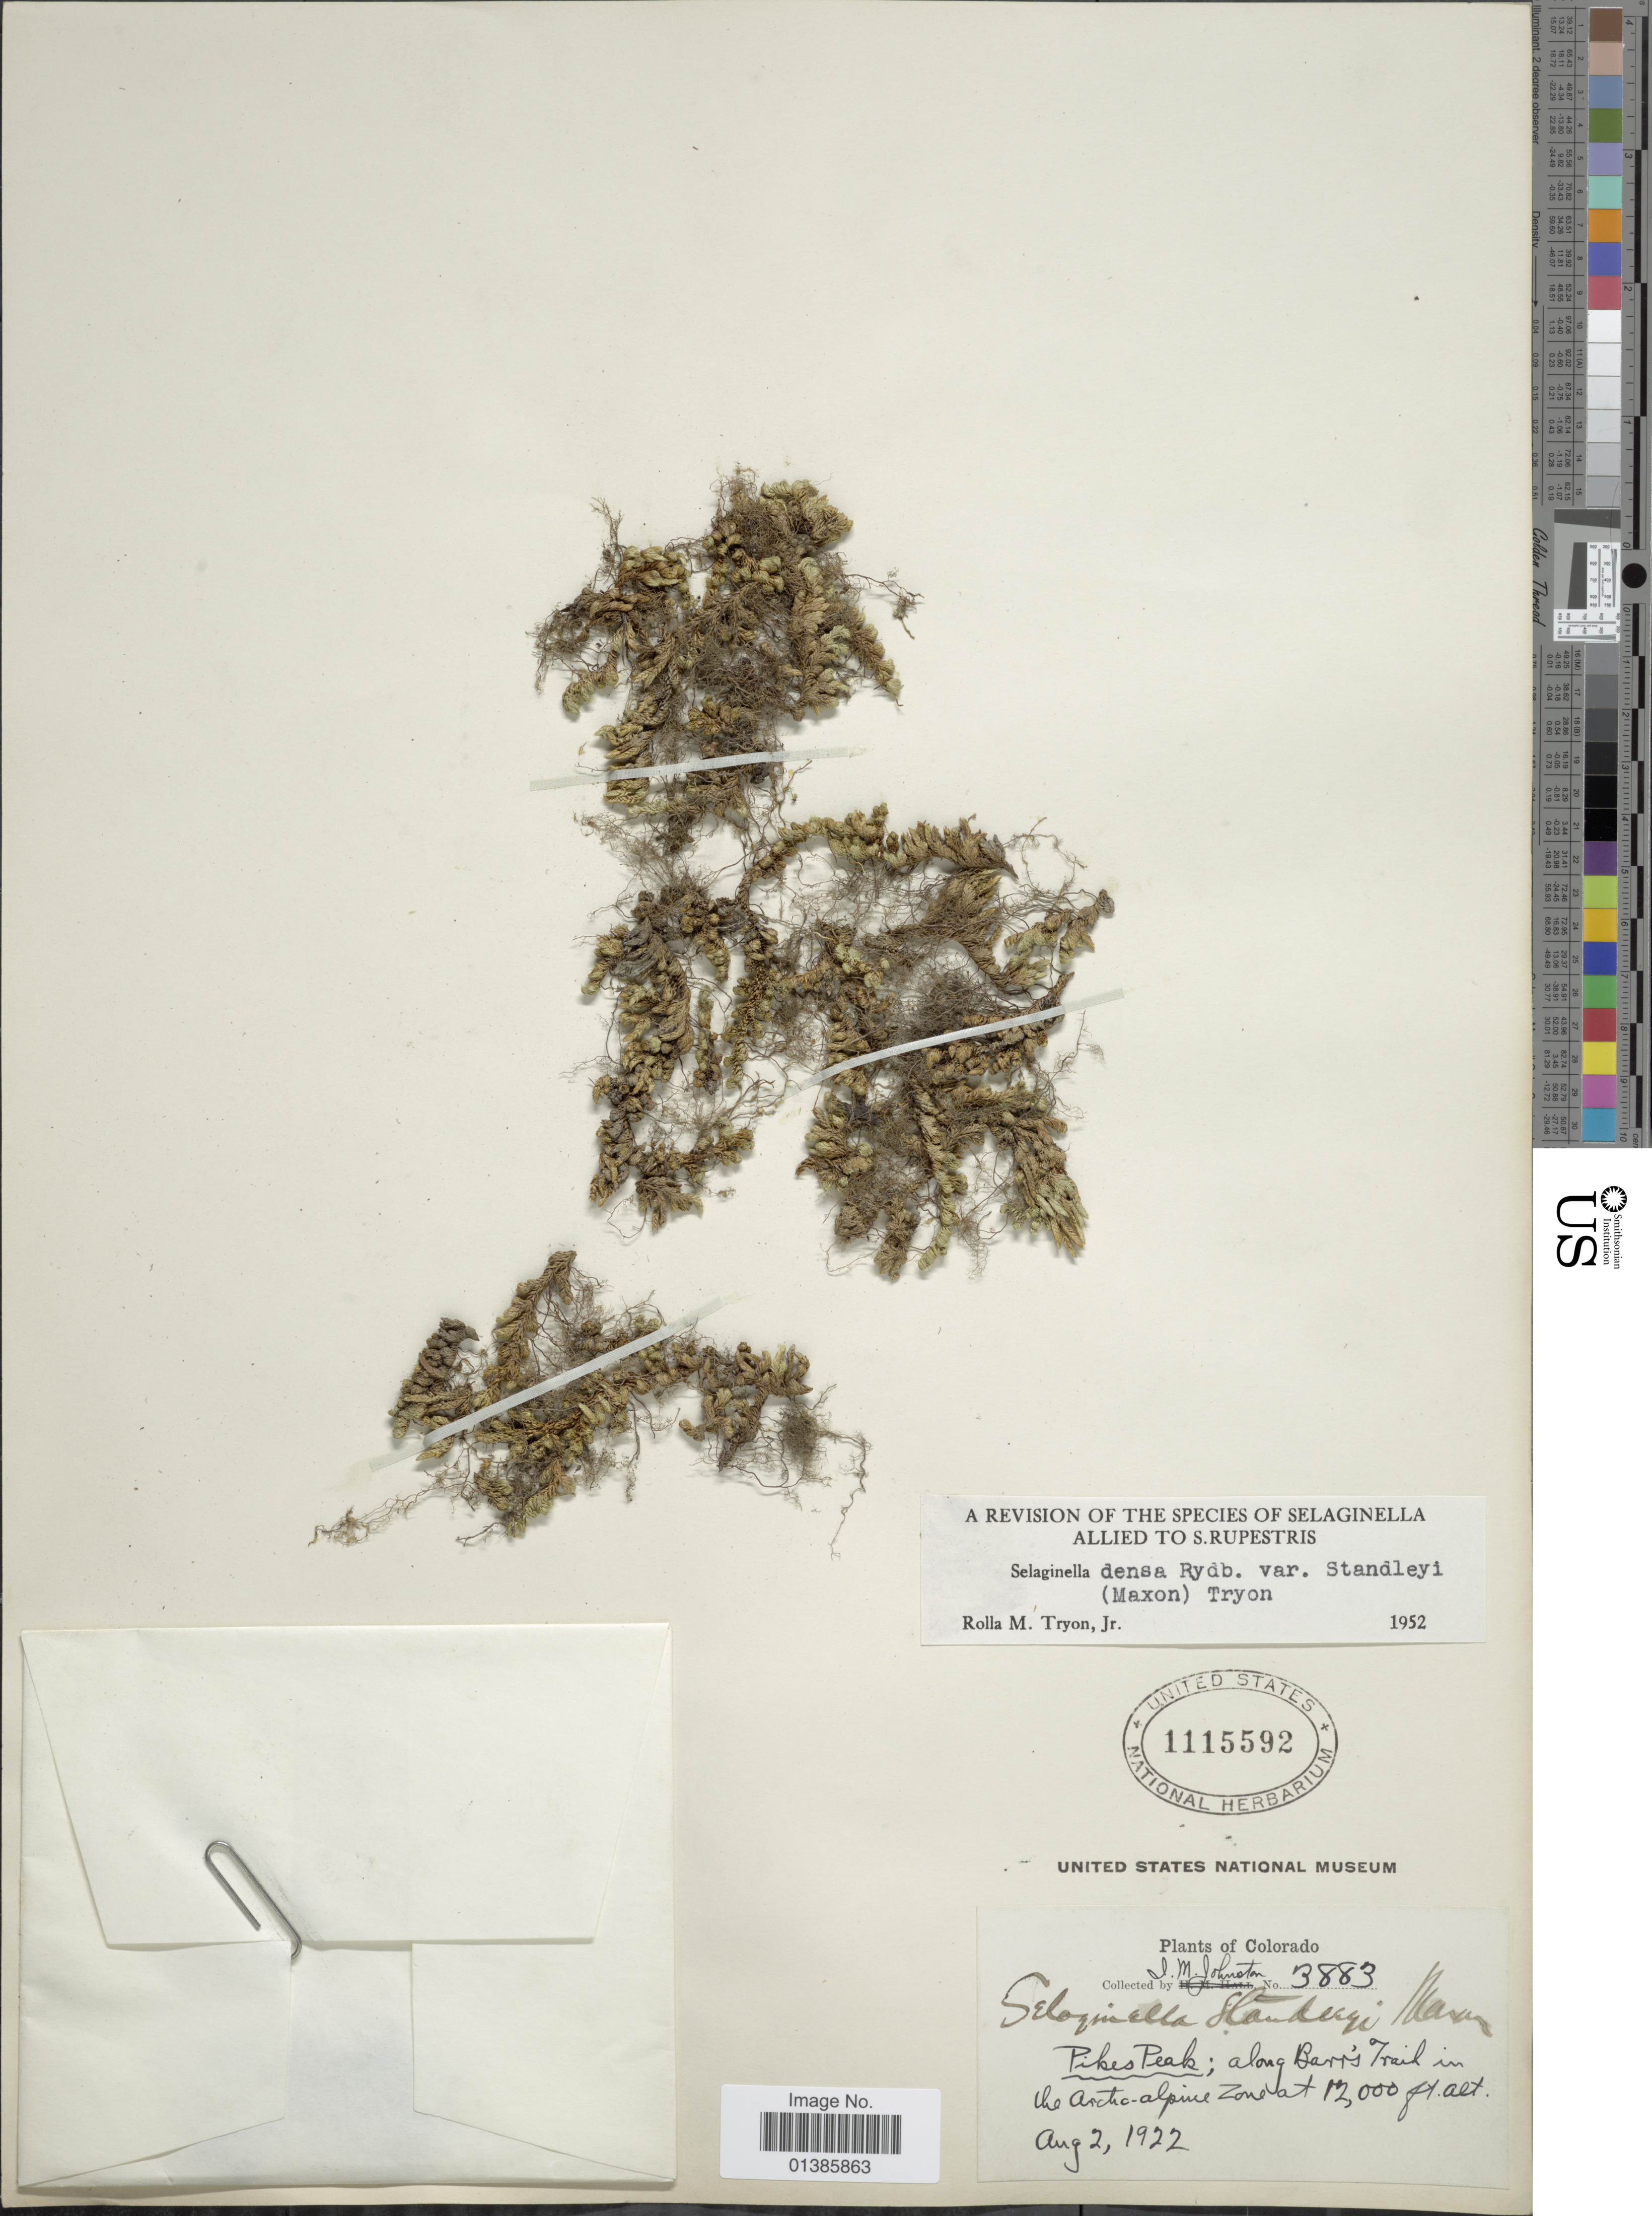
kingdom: Plantae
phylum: Tracheophyta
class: Lycopodiopsida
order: Selaginellales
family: Selaginellaceae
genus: Selaginella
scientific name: Selaginella densa var. standleyi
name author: (Maxon) R.M. Tryon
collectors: I.M. Johnston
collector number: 3883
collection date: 1922-08-02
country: United States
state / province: Colorado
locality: Pikes Peak; along Barr's Trail in the Arctic-alpine Zone.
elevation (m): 3658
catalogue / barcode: US 1115592